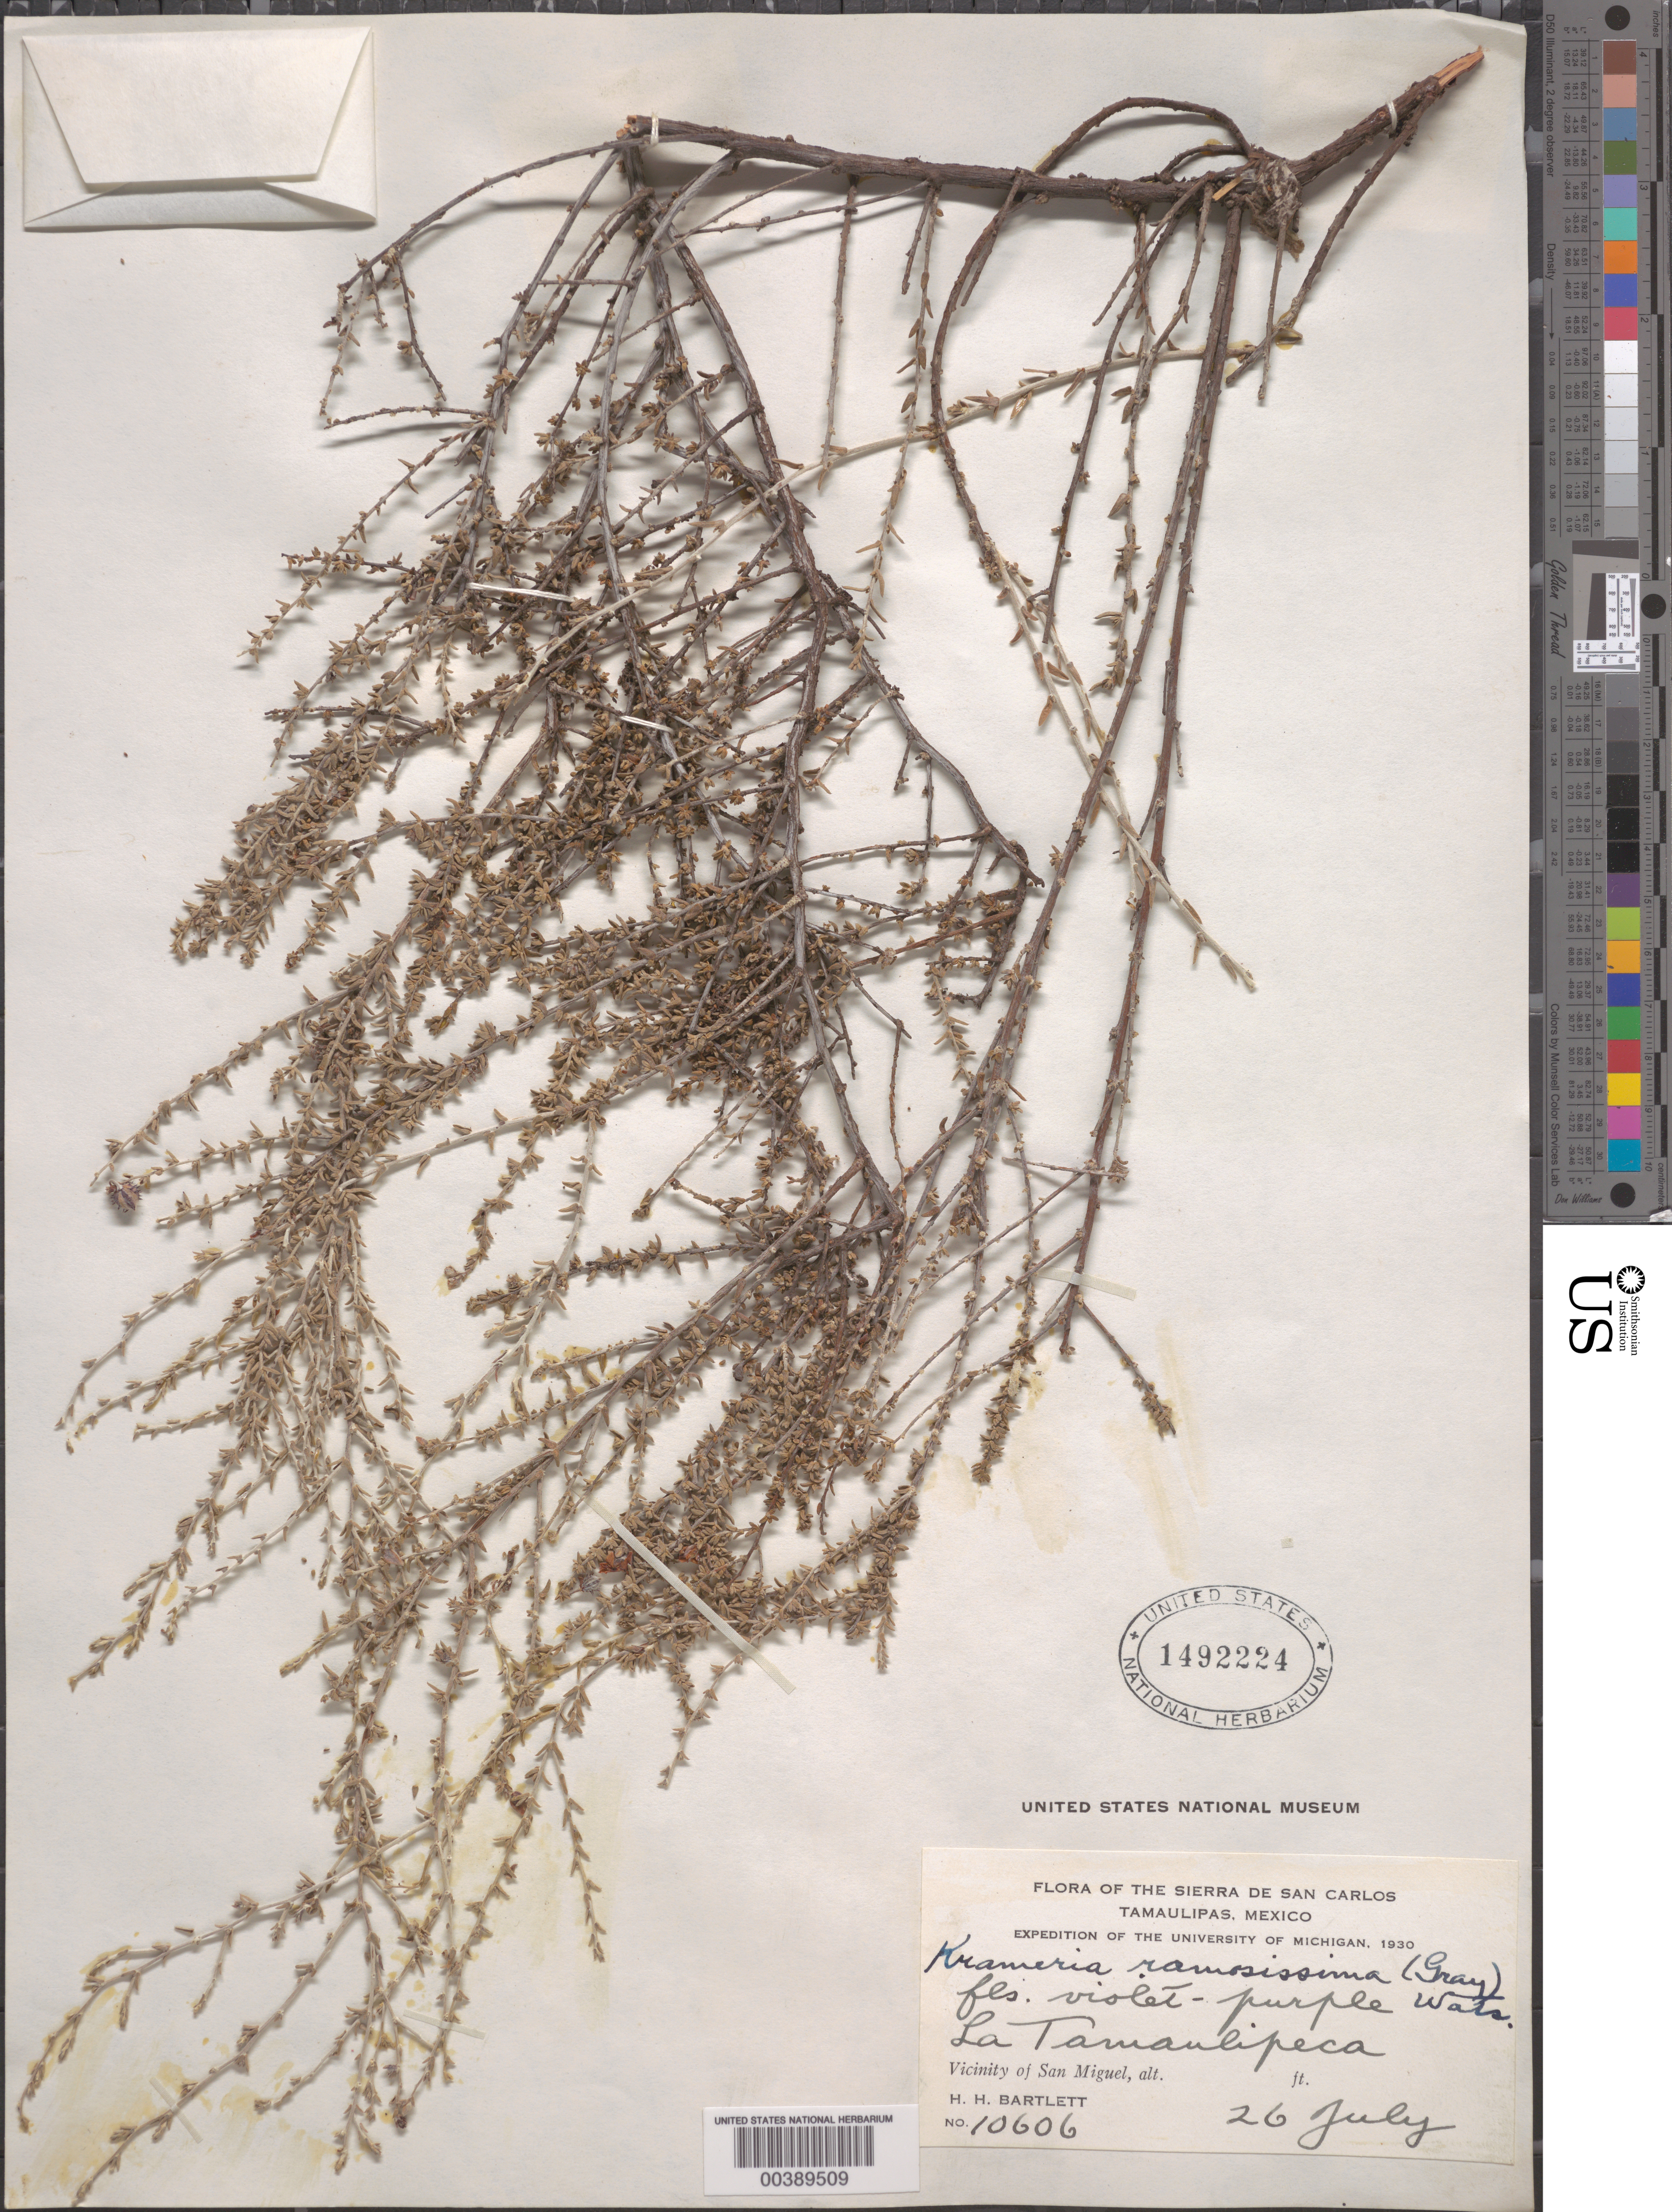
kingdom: Plantae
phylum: Tracheophyta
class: Magnoliopsida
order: Zygophyllales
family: Krameriaceae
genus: Krameria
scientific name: Krameria ramosissima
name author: (A. Gray) S. Watson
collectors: H. H. Bartlett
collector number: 10606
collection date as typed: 26 Jul 1930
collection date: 1930-07-26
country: Mexico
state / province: Tamaulipas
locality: La tamaulipeca; vicinity of San Miguel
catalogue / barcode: US 1492224